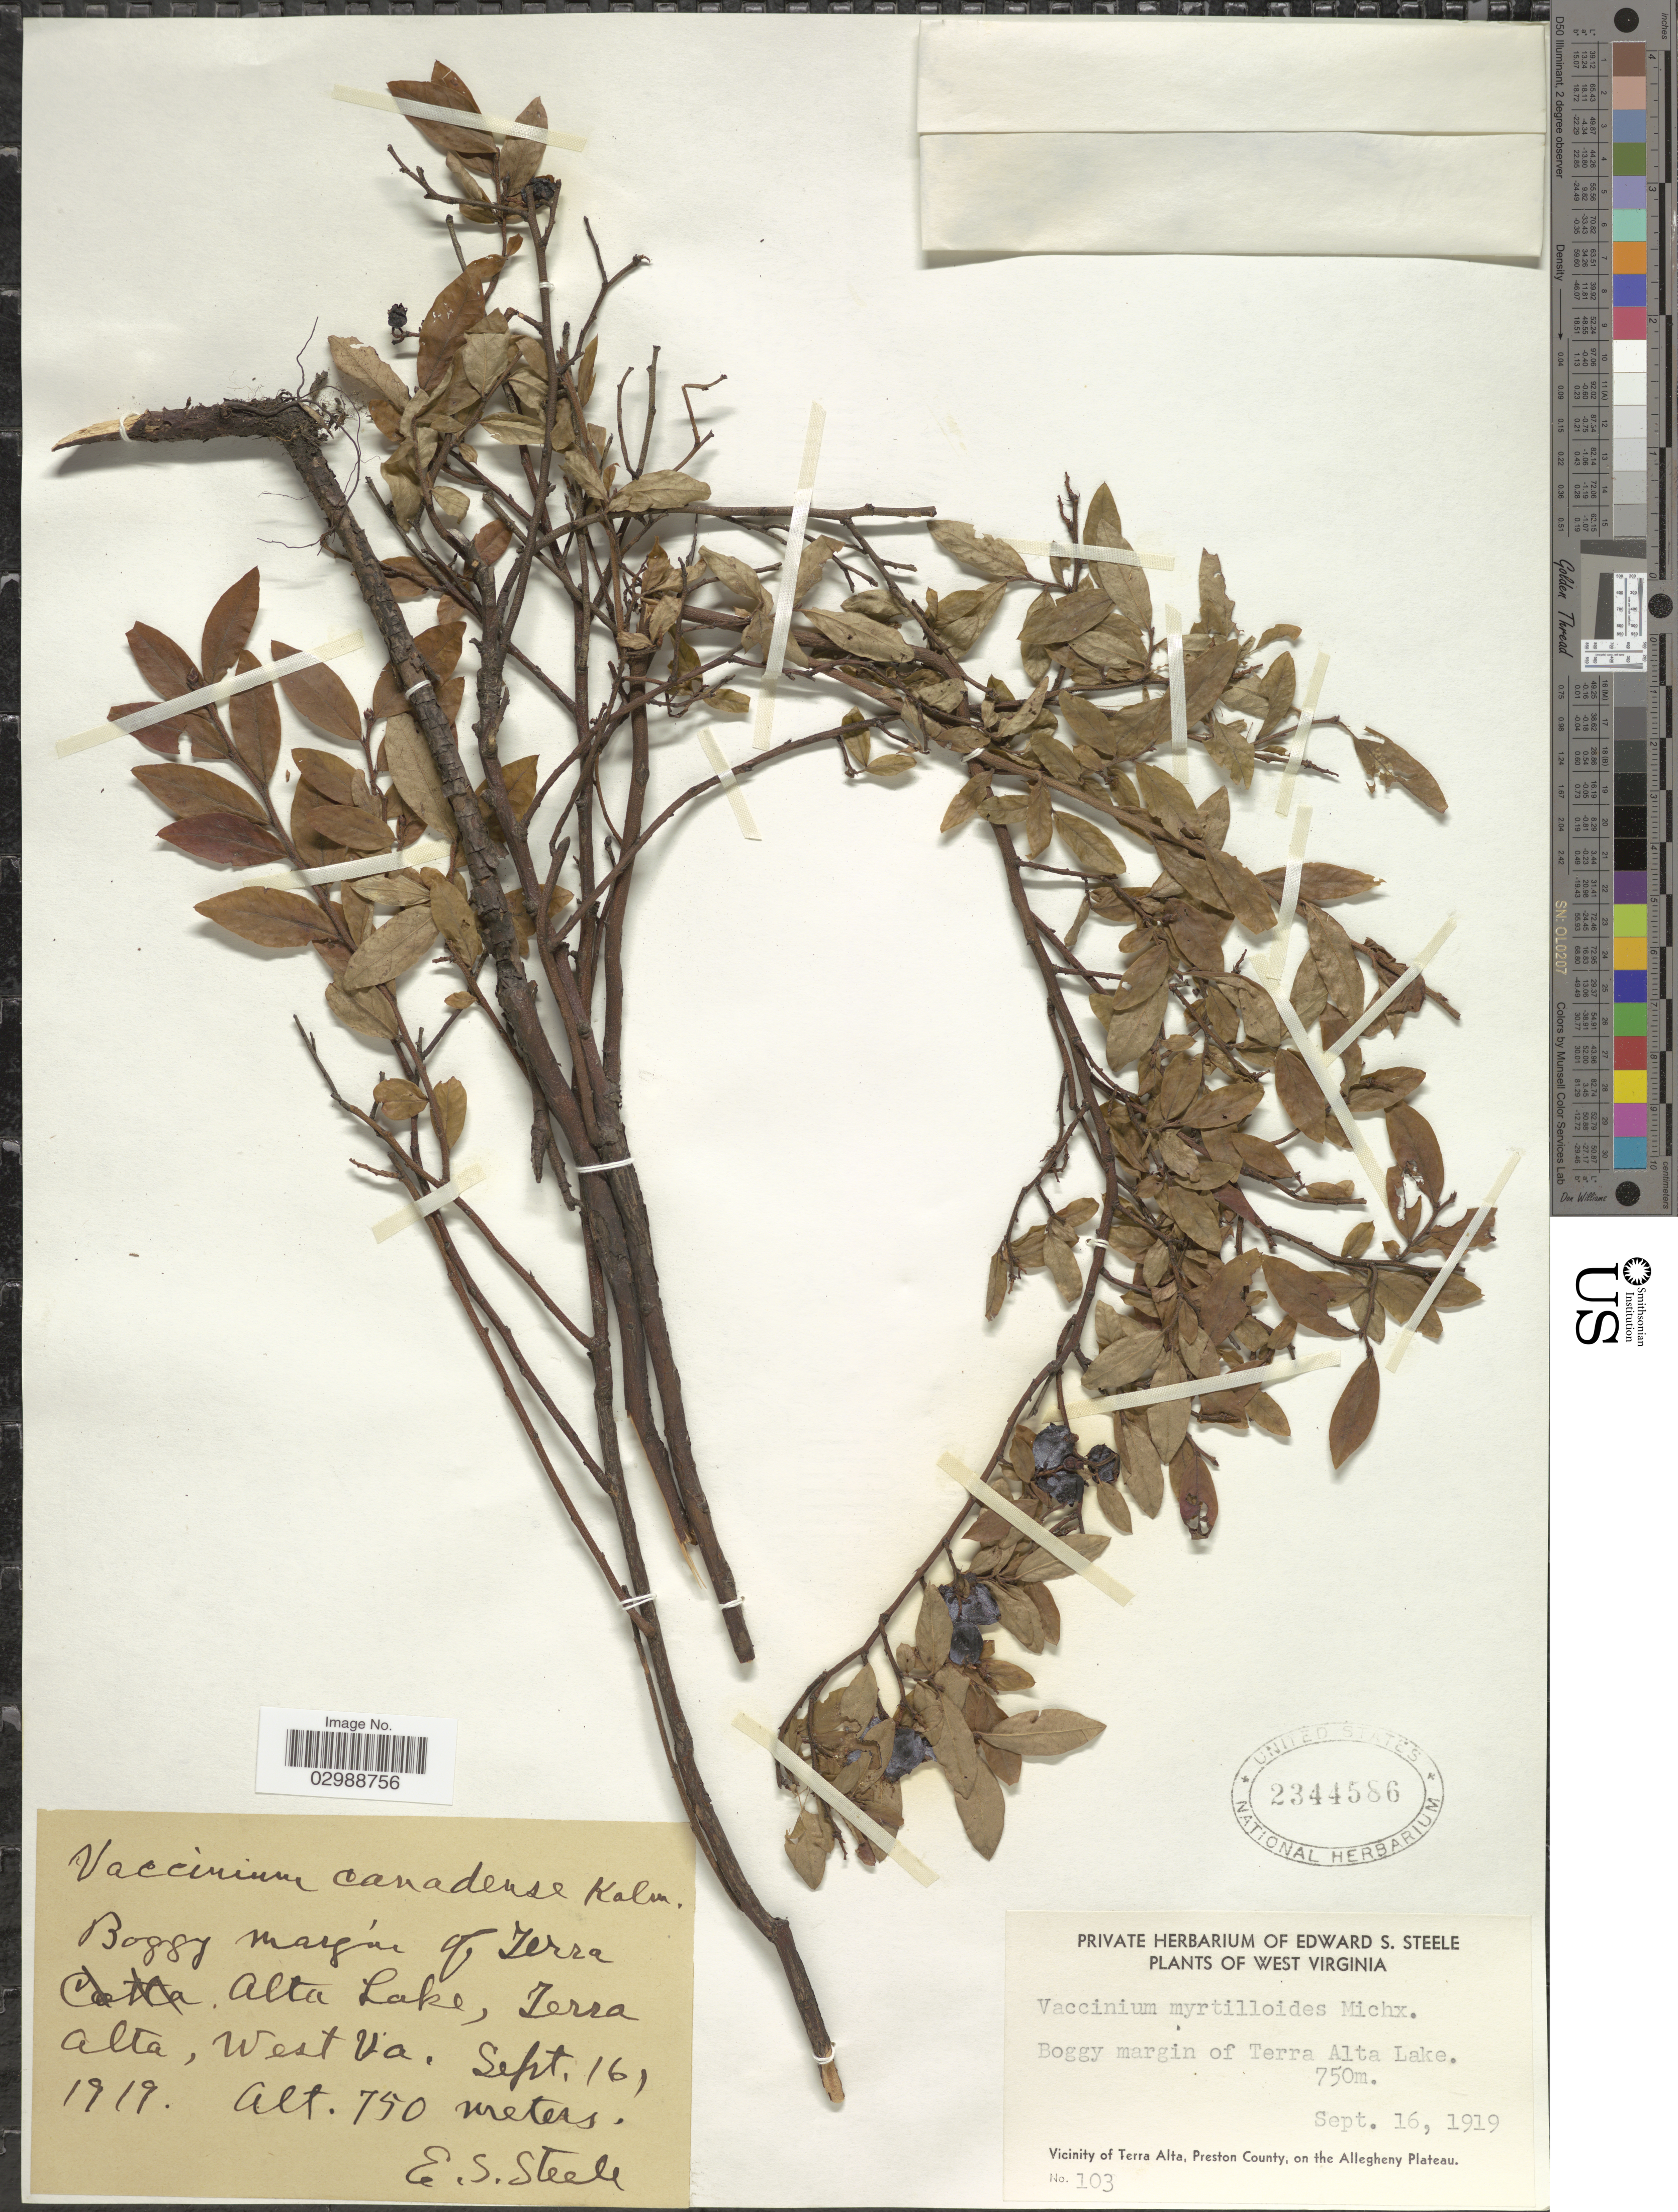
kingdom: Plantae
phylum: Tracheophyta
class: Magnoliopsida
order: Ericales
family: Ericaceae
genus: Vaccinium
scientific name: Vaccinium myrtilloides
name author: Michx.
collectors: E. Steele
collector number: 103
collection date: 1919-09-16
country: United States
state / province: West Virginia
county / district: Preston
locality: Boggy margin of Terra Alta Lake. Vicinity of Terra Alta, Preston County, on the Allegheny Plateau.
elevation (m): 750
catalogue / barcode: US 2344586